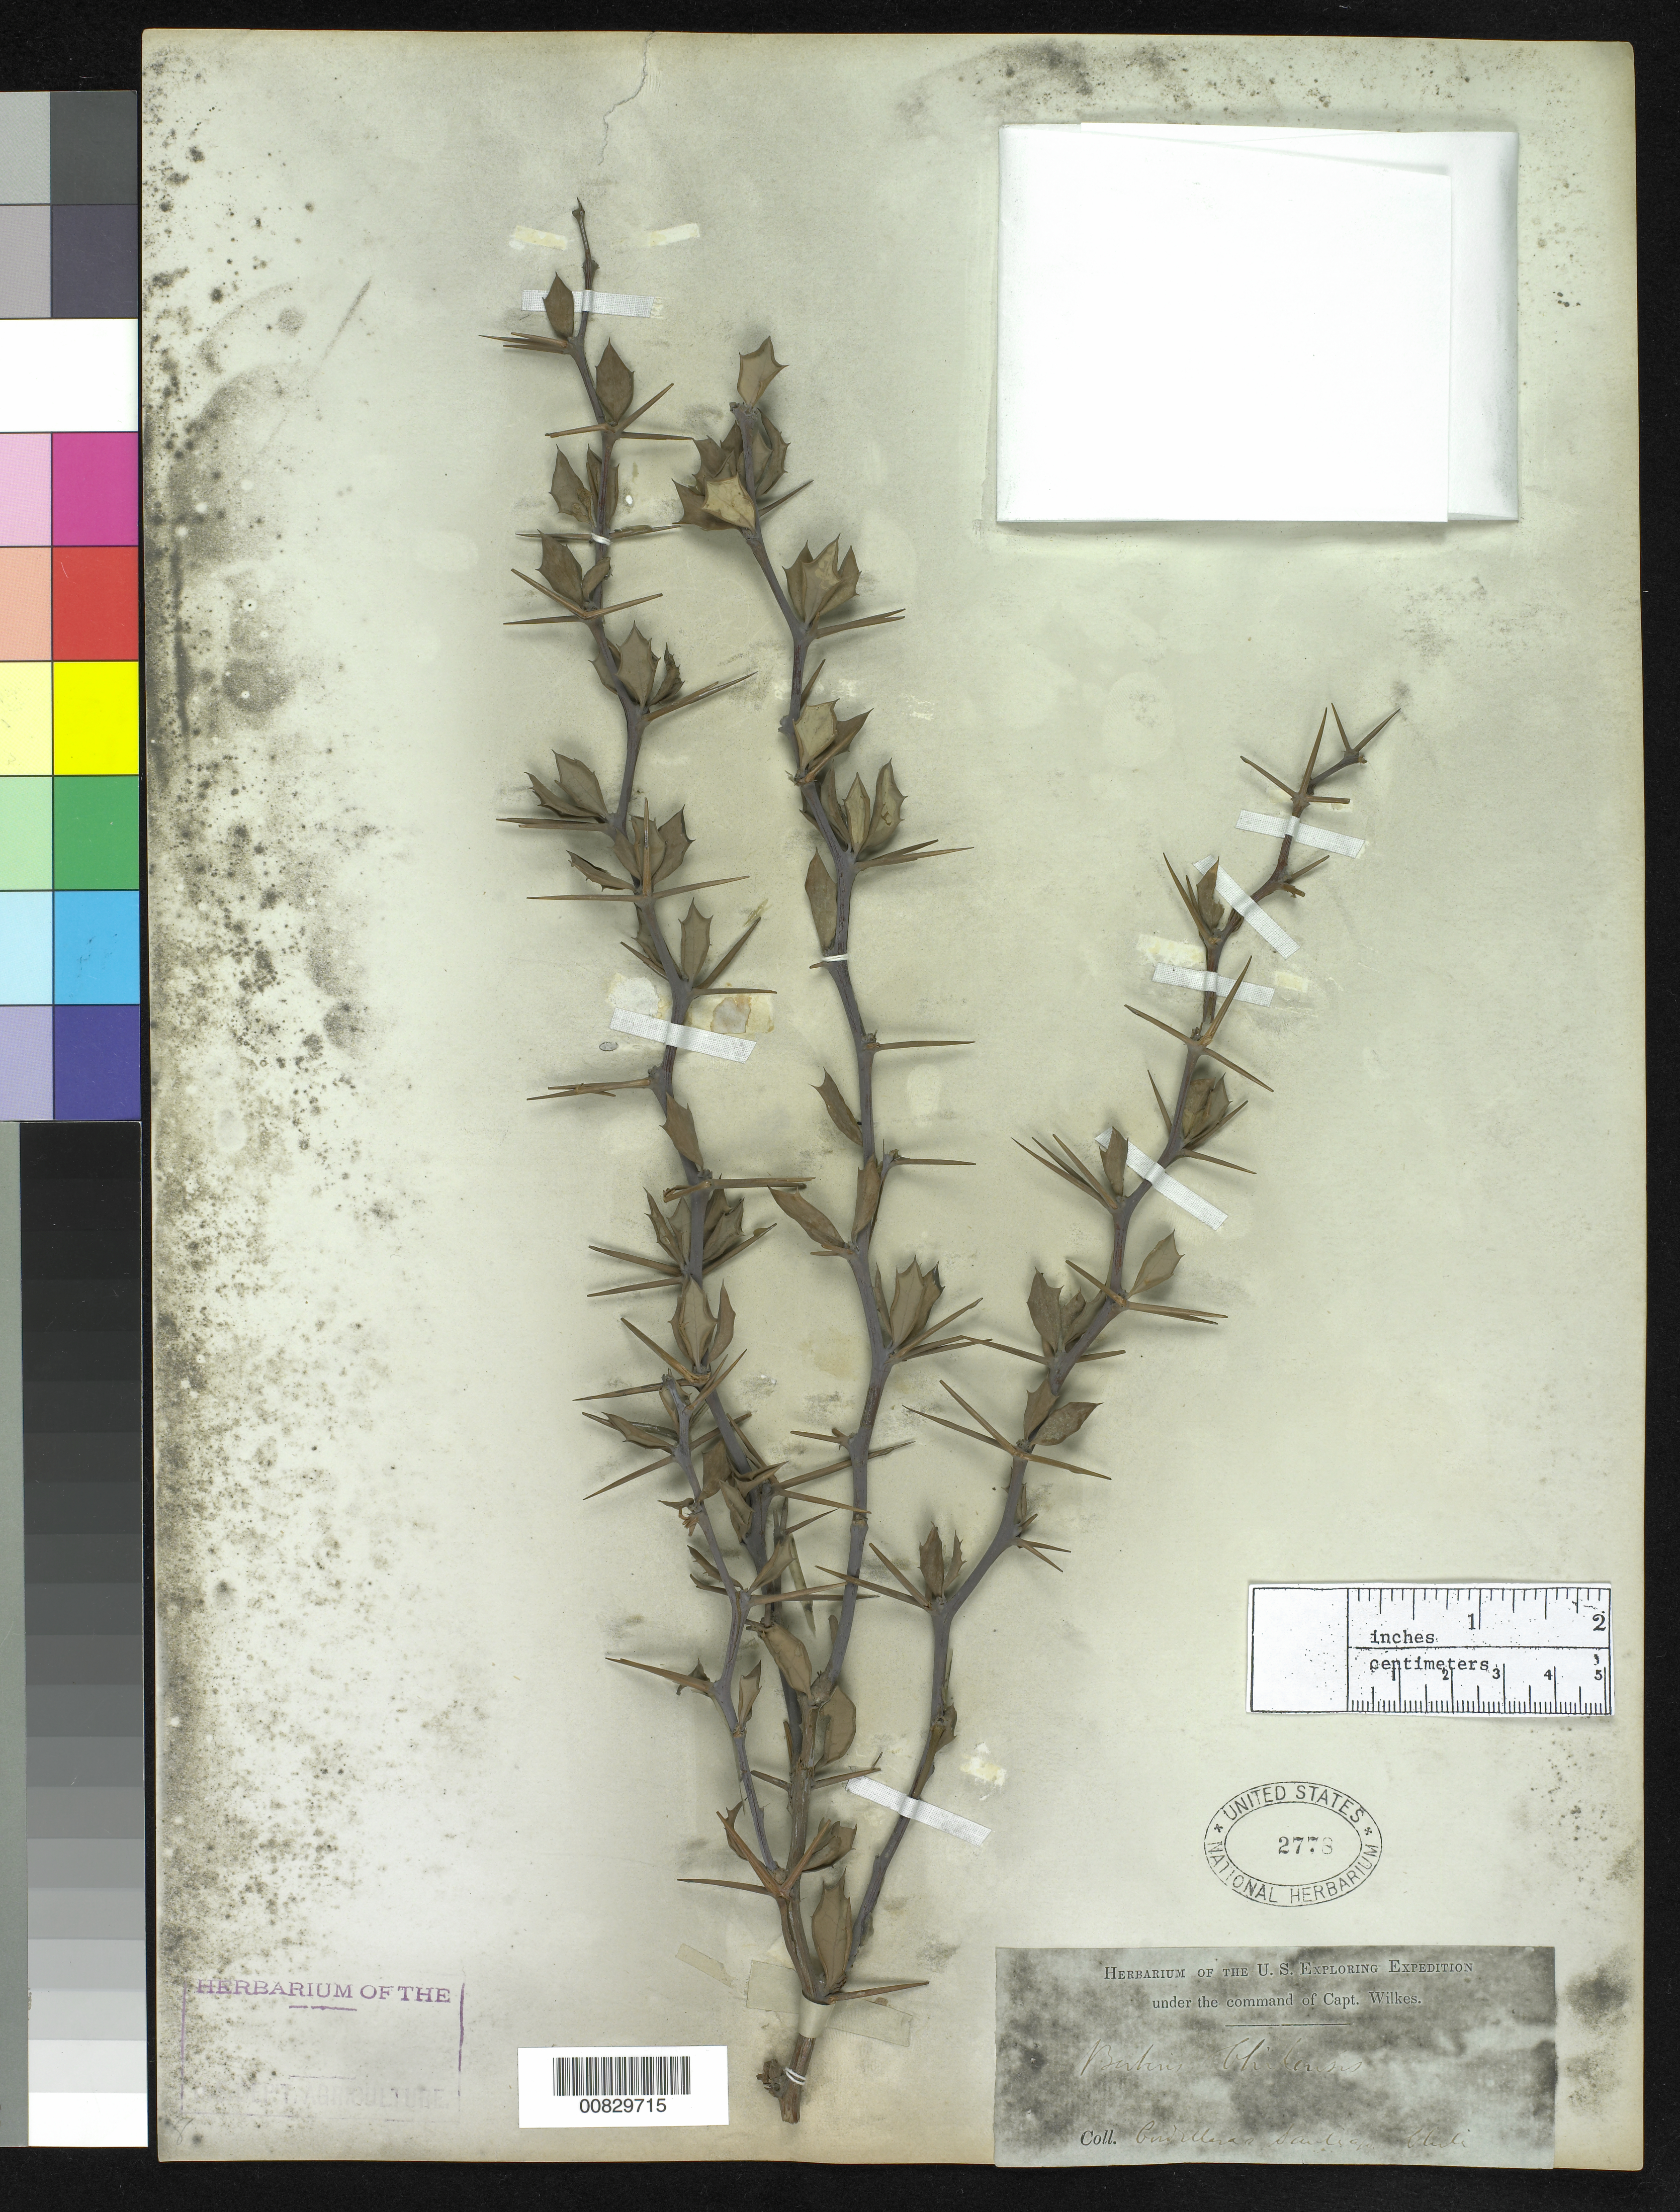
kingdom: Plantae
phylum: Tracheophyta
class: Magnoliopsida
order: Ranunculales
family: Berberidaceae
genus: Berberis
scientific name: Berberis chilensis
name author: J.M. Gillet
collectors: Wilkes Explor. Exped.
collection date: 1838/1842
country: Chile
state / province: Región Metropolitana (RM)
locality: Cardillera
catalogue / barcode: US 2778